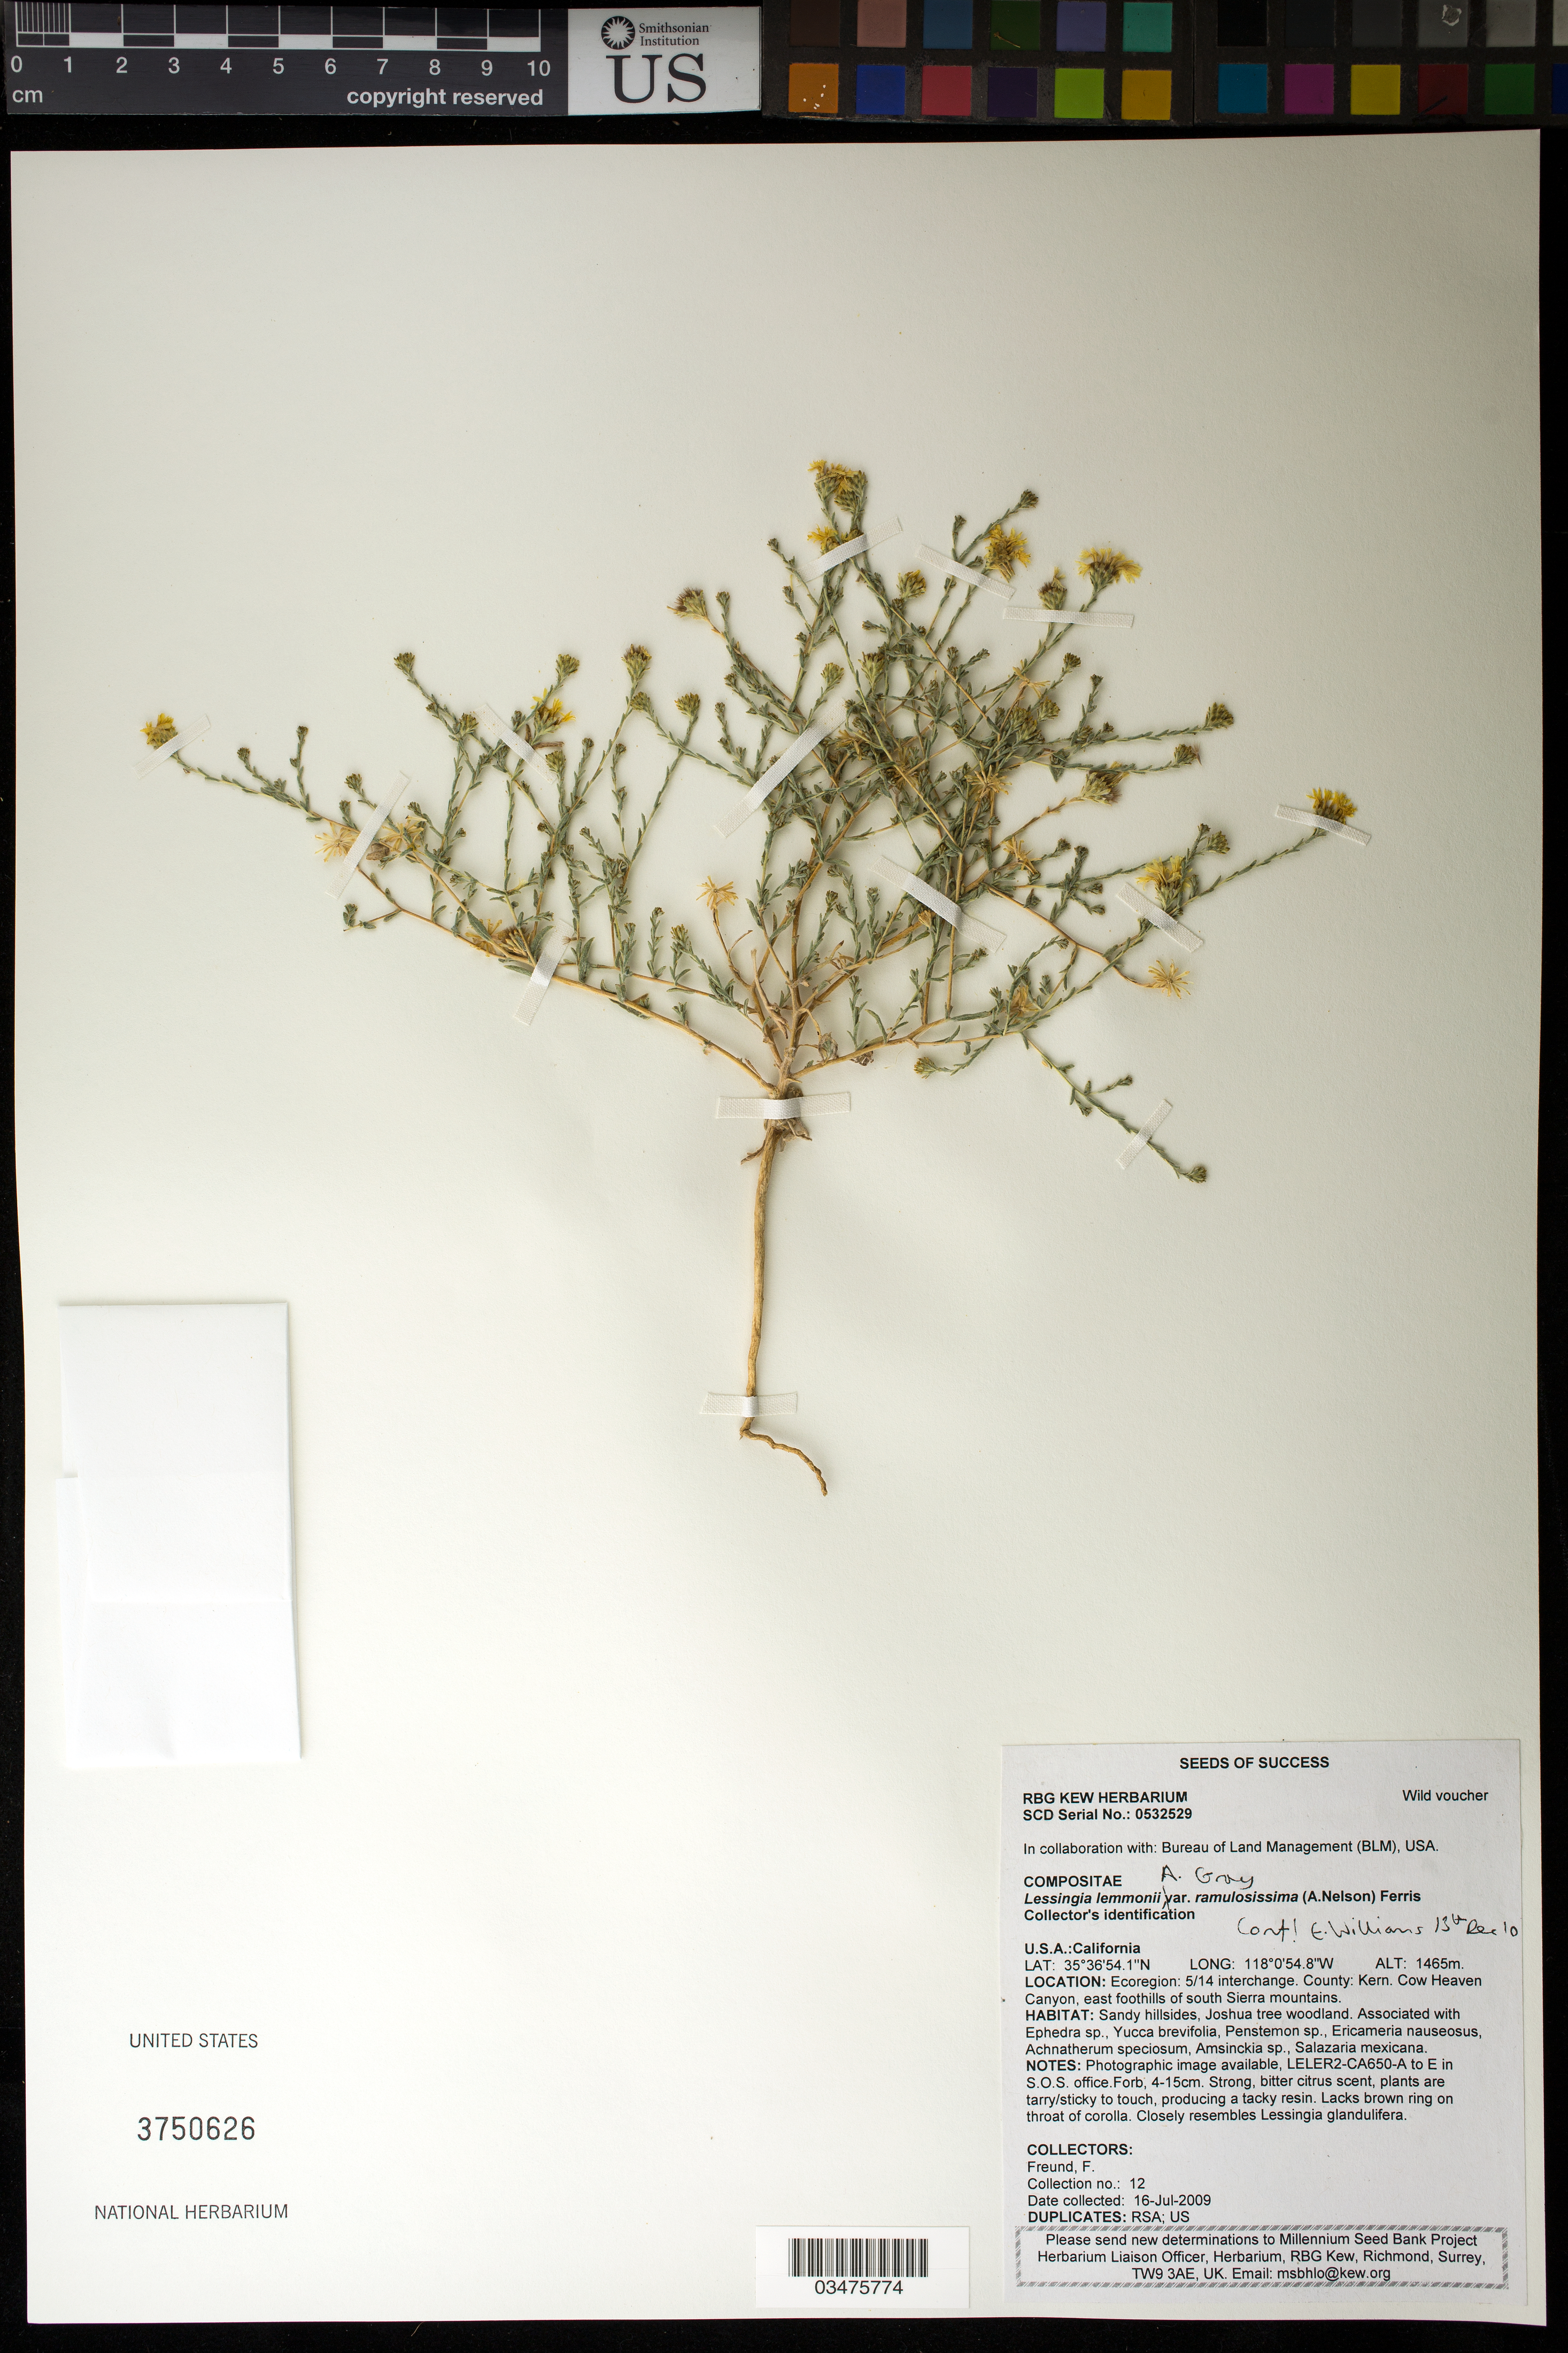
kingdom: Plantae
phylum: Tracheophyta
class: Magnoliopsida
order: Asterales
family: Asteraceae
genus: Lessingia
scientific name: Lessingia lemmonii var. ramulosissima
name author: (A. Nelson) Ferris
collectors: F. Freund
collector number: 12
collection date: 2009-07-16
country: United States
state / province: California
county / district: Kern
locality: Cow Heaven Canyon, east foothills of South Sierra mountains.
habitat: Sandy hillsides, Joshua tree woodland.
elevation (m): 1465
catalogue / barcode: US 3750626